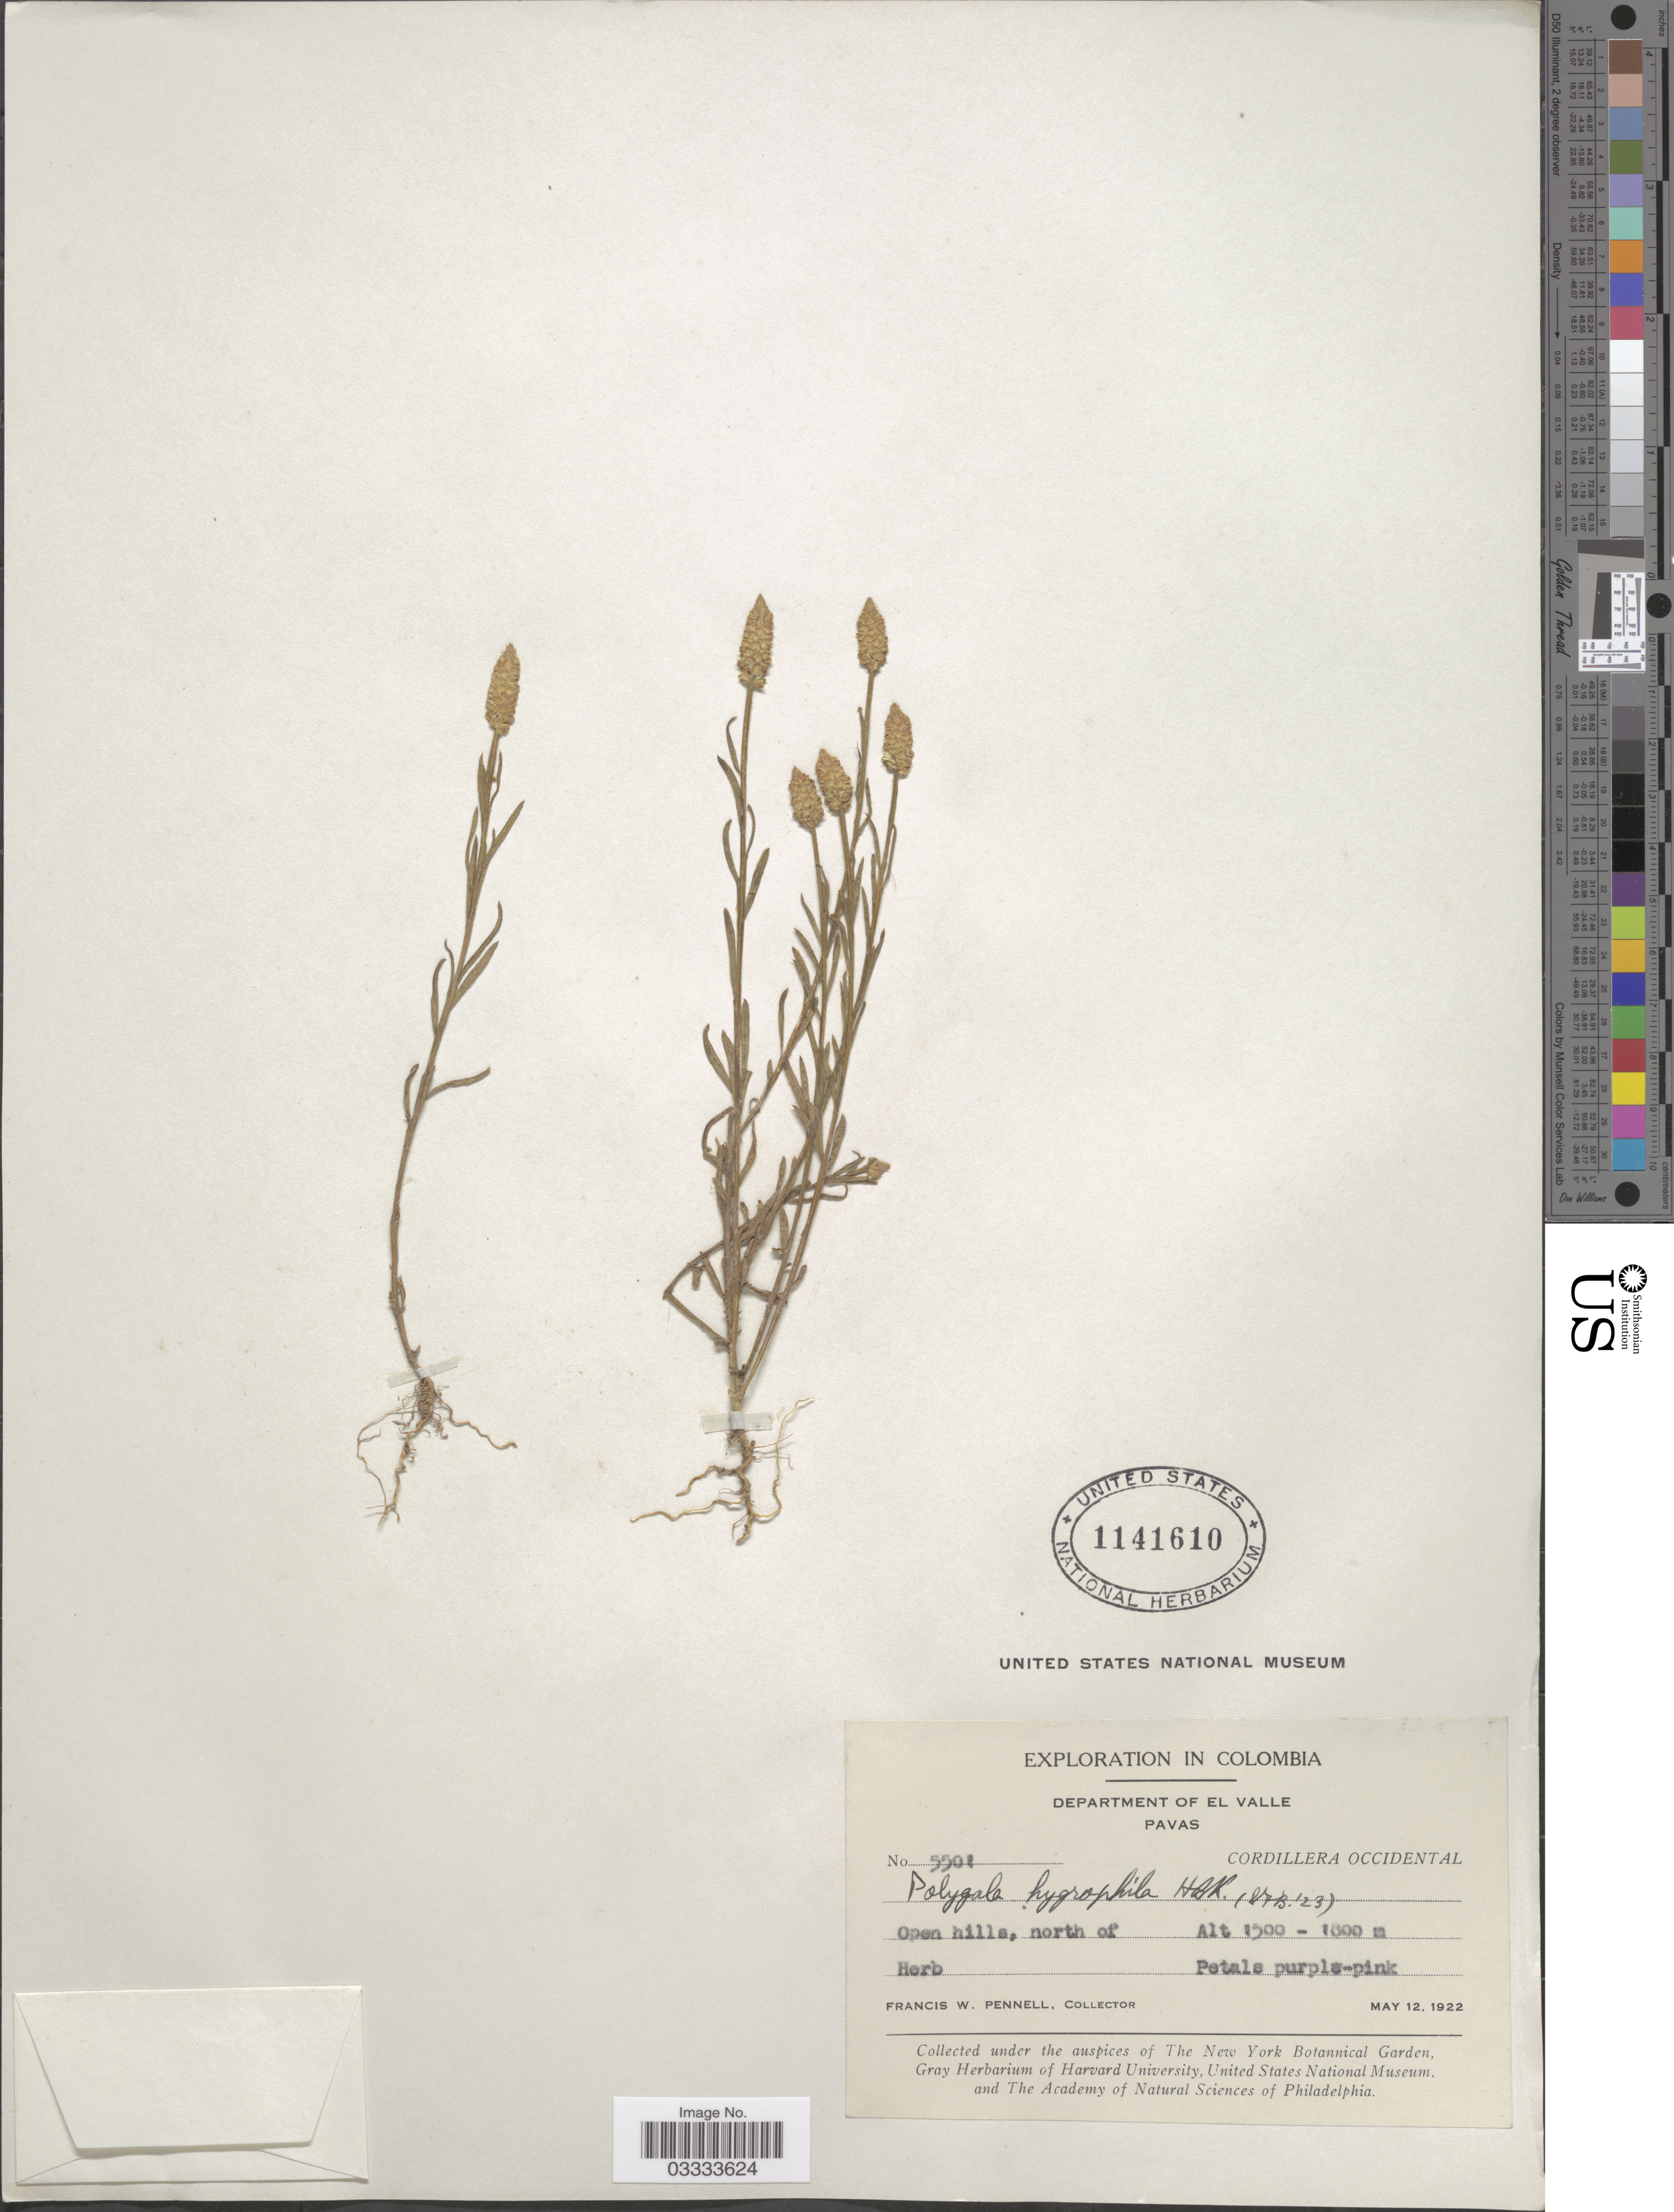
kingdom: Plantae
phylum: Tracheophyta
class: Magnoliopsida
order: Fabales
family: Polygalaceae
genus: Polygala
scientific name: Polygala hygrophila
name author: Kunth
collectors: F. W. Pennell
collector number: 5501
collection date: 1922-05-12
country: Colombia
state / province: Valle del Cauca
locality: Department of El Valle. Pavas. Cordillera Occidental. Open hills, north of.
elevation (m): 1500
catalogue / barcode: US 1141610